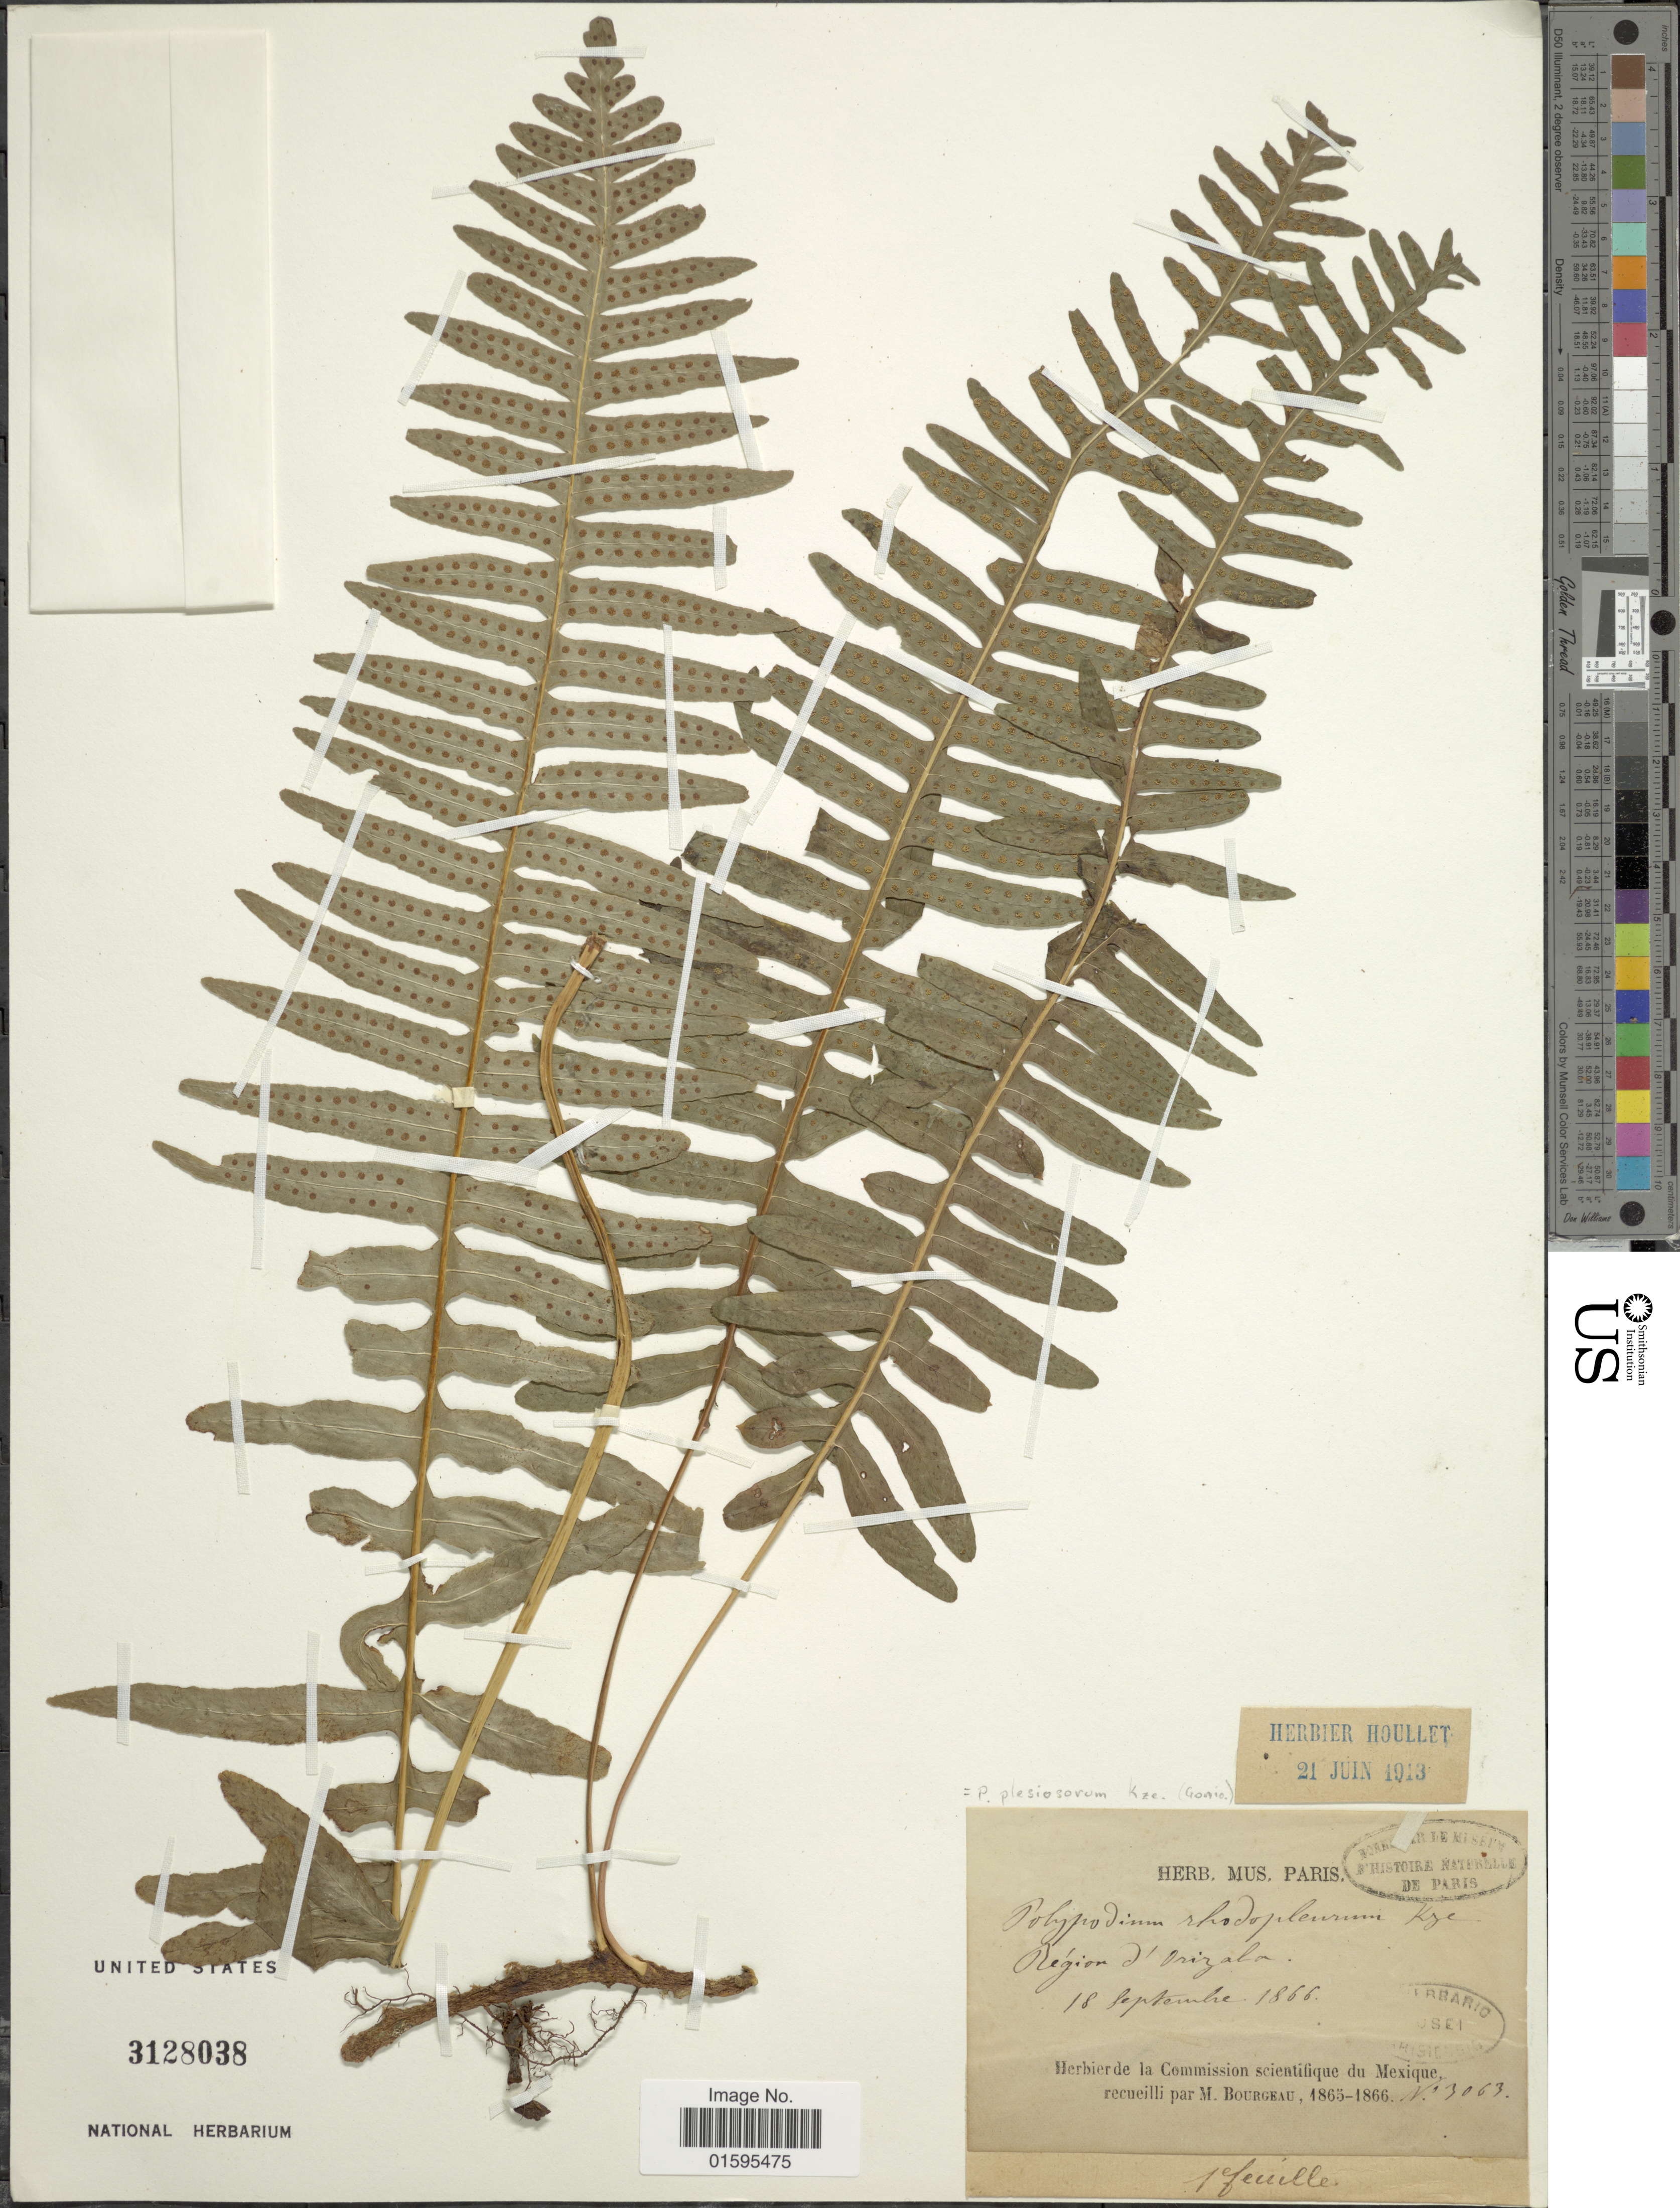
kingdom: Plantae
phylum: Tracheophyta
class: Polypodiopsida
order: Polypodiales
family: Polypodiaceae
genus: Polypodium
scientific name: Polypodium rhodopleuron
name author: Kunze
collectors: -. Bourgeau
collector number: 3063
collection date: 1866-09-18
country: Mexico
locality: Region d'Orizaba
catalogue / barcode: US 3128038